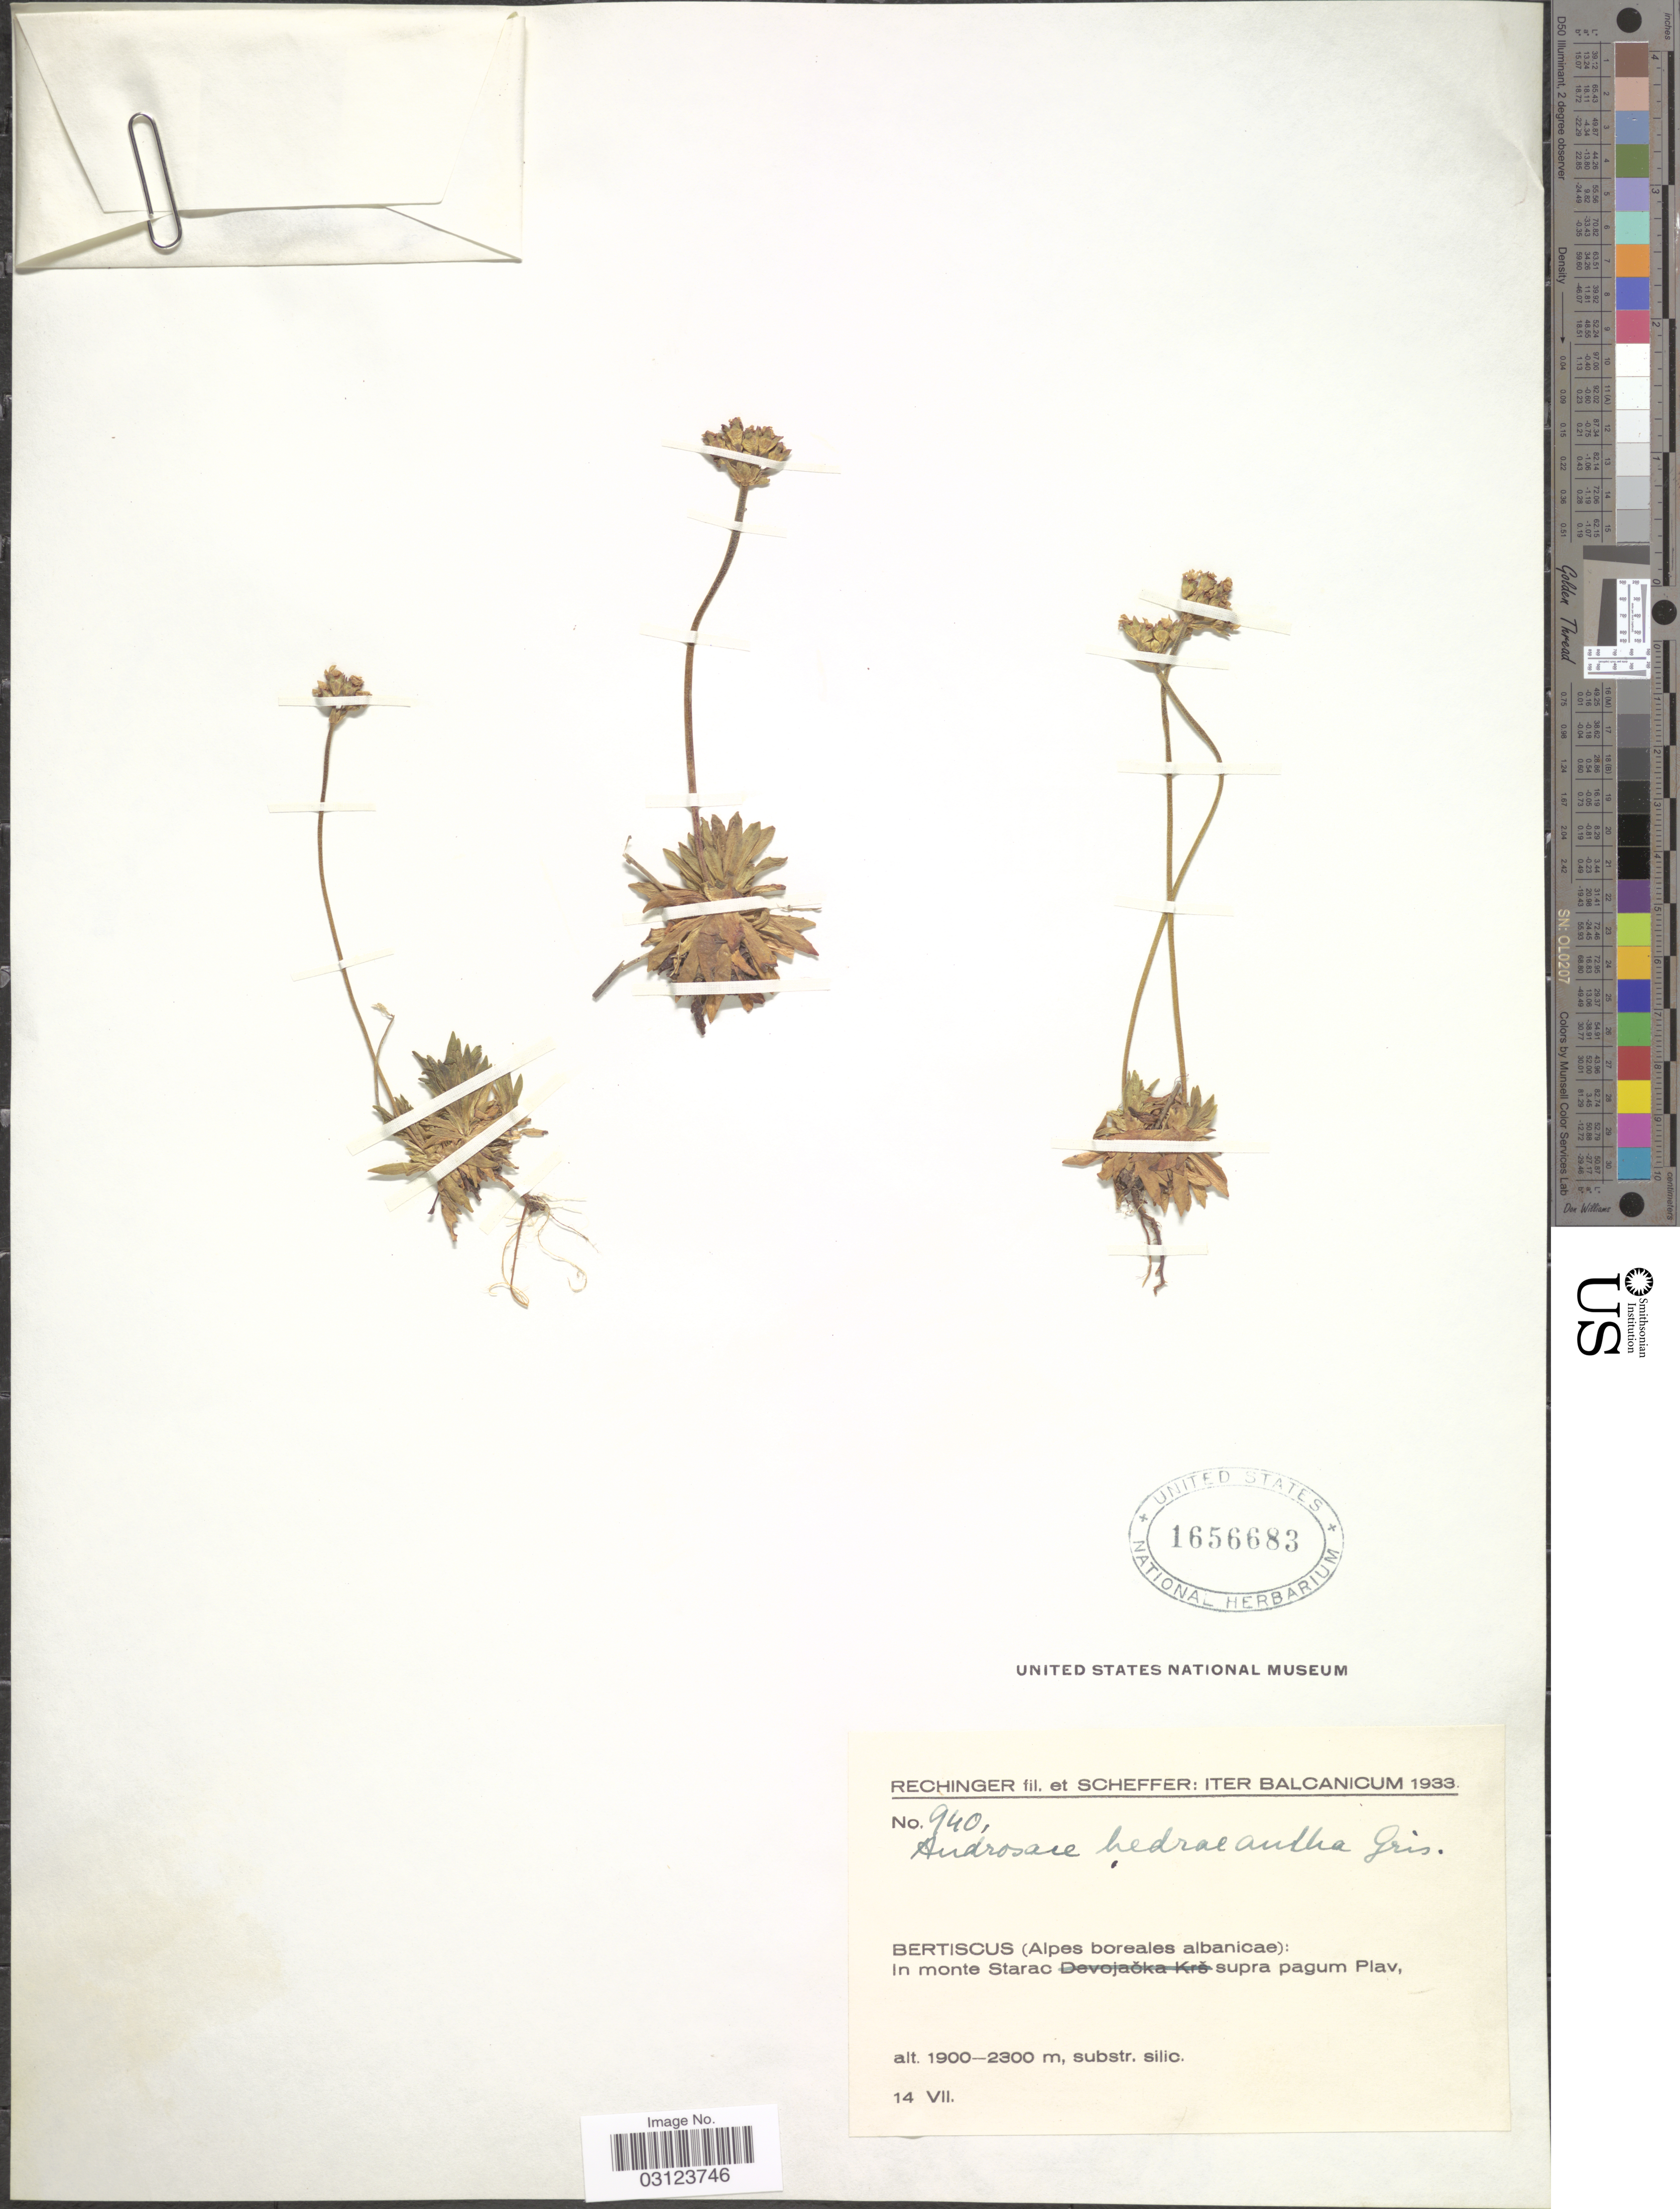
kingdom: Plantae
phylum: Tracheophyta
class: Magnoliopsida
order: Ericales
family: Primulaceae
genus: Androsace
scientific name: Androsace hedreantha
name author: Griseb.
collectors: -- Rechinger & Scheffer, --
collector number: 940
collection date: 1933-07-14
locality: Iter Balcanicum. Bertiscus (Alpes boreales albanicae): In monte Starac supra pagum Plav.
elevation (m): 1900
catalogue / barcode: US 1656683